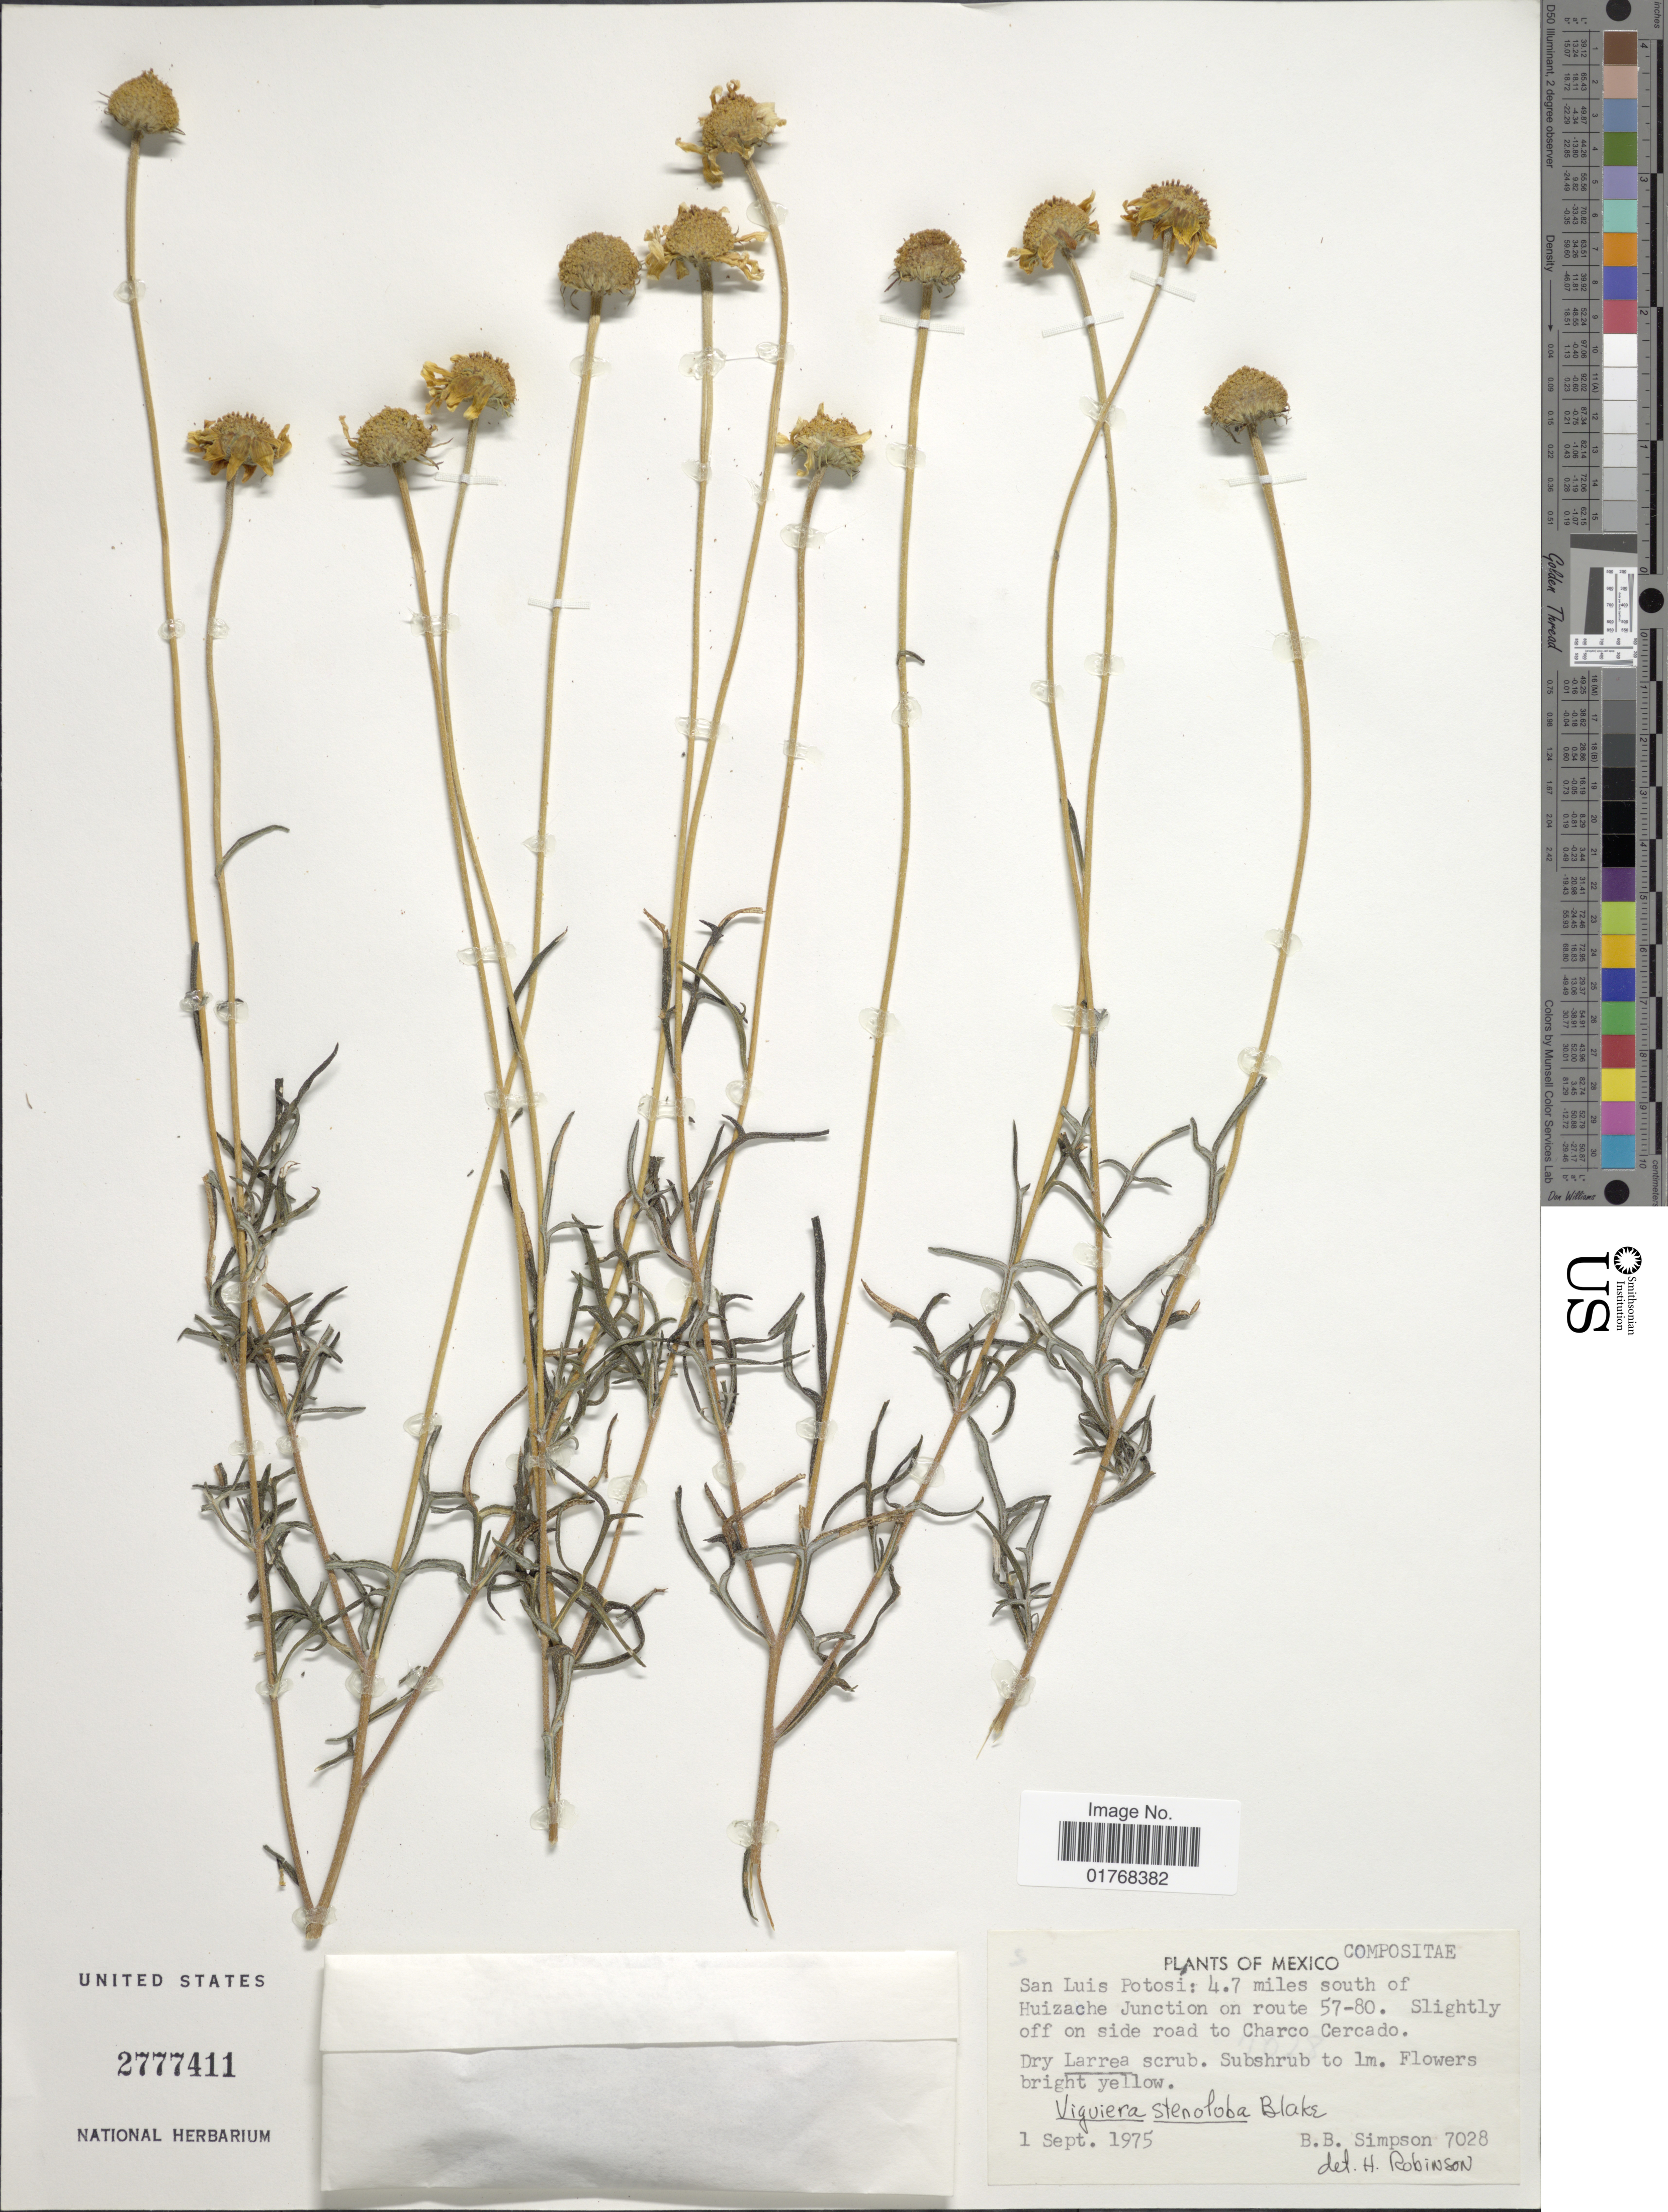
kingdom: Plantae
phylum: Tracheophyta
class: Magnoliopsida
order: Asterales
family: Asteraceae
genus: Viguiera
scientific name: Viguiera stenoloba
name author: S.F. Blake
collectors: B. B. Simpson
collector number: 7028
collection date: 1975-09-01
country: Mexico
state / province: San Luis Potosí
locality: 4.7 miles south of Huizache Junction on route 57-80. Slightly off on side road to Charco Cercado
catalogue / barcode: US 2777411